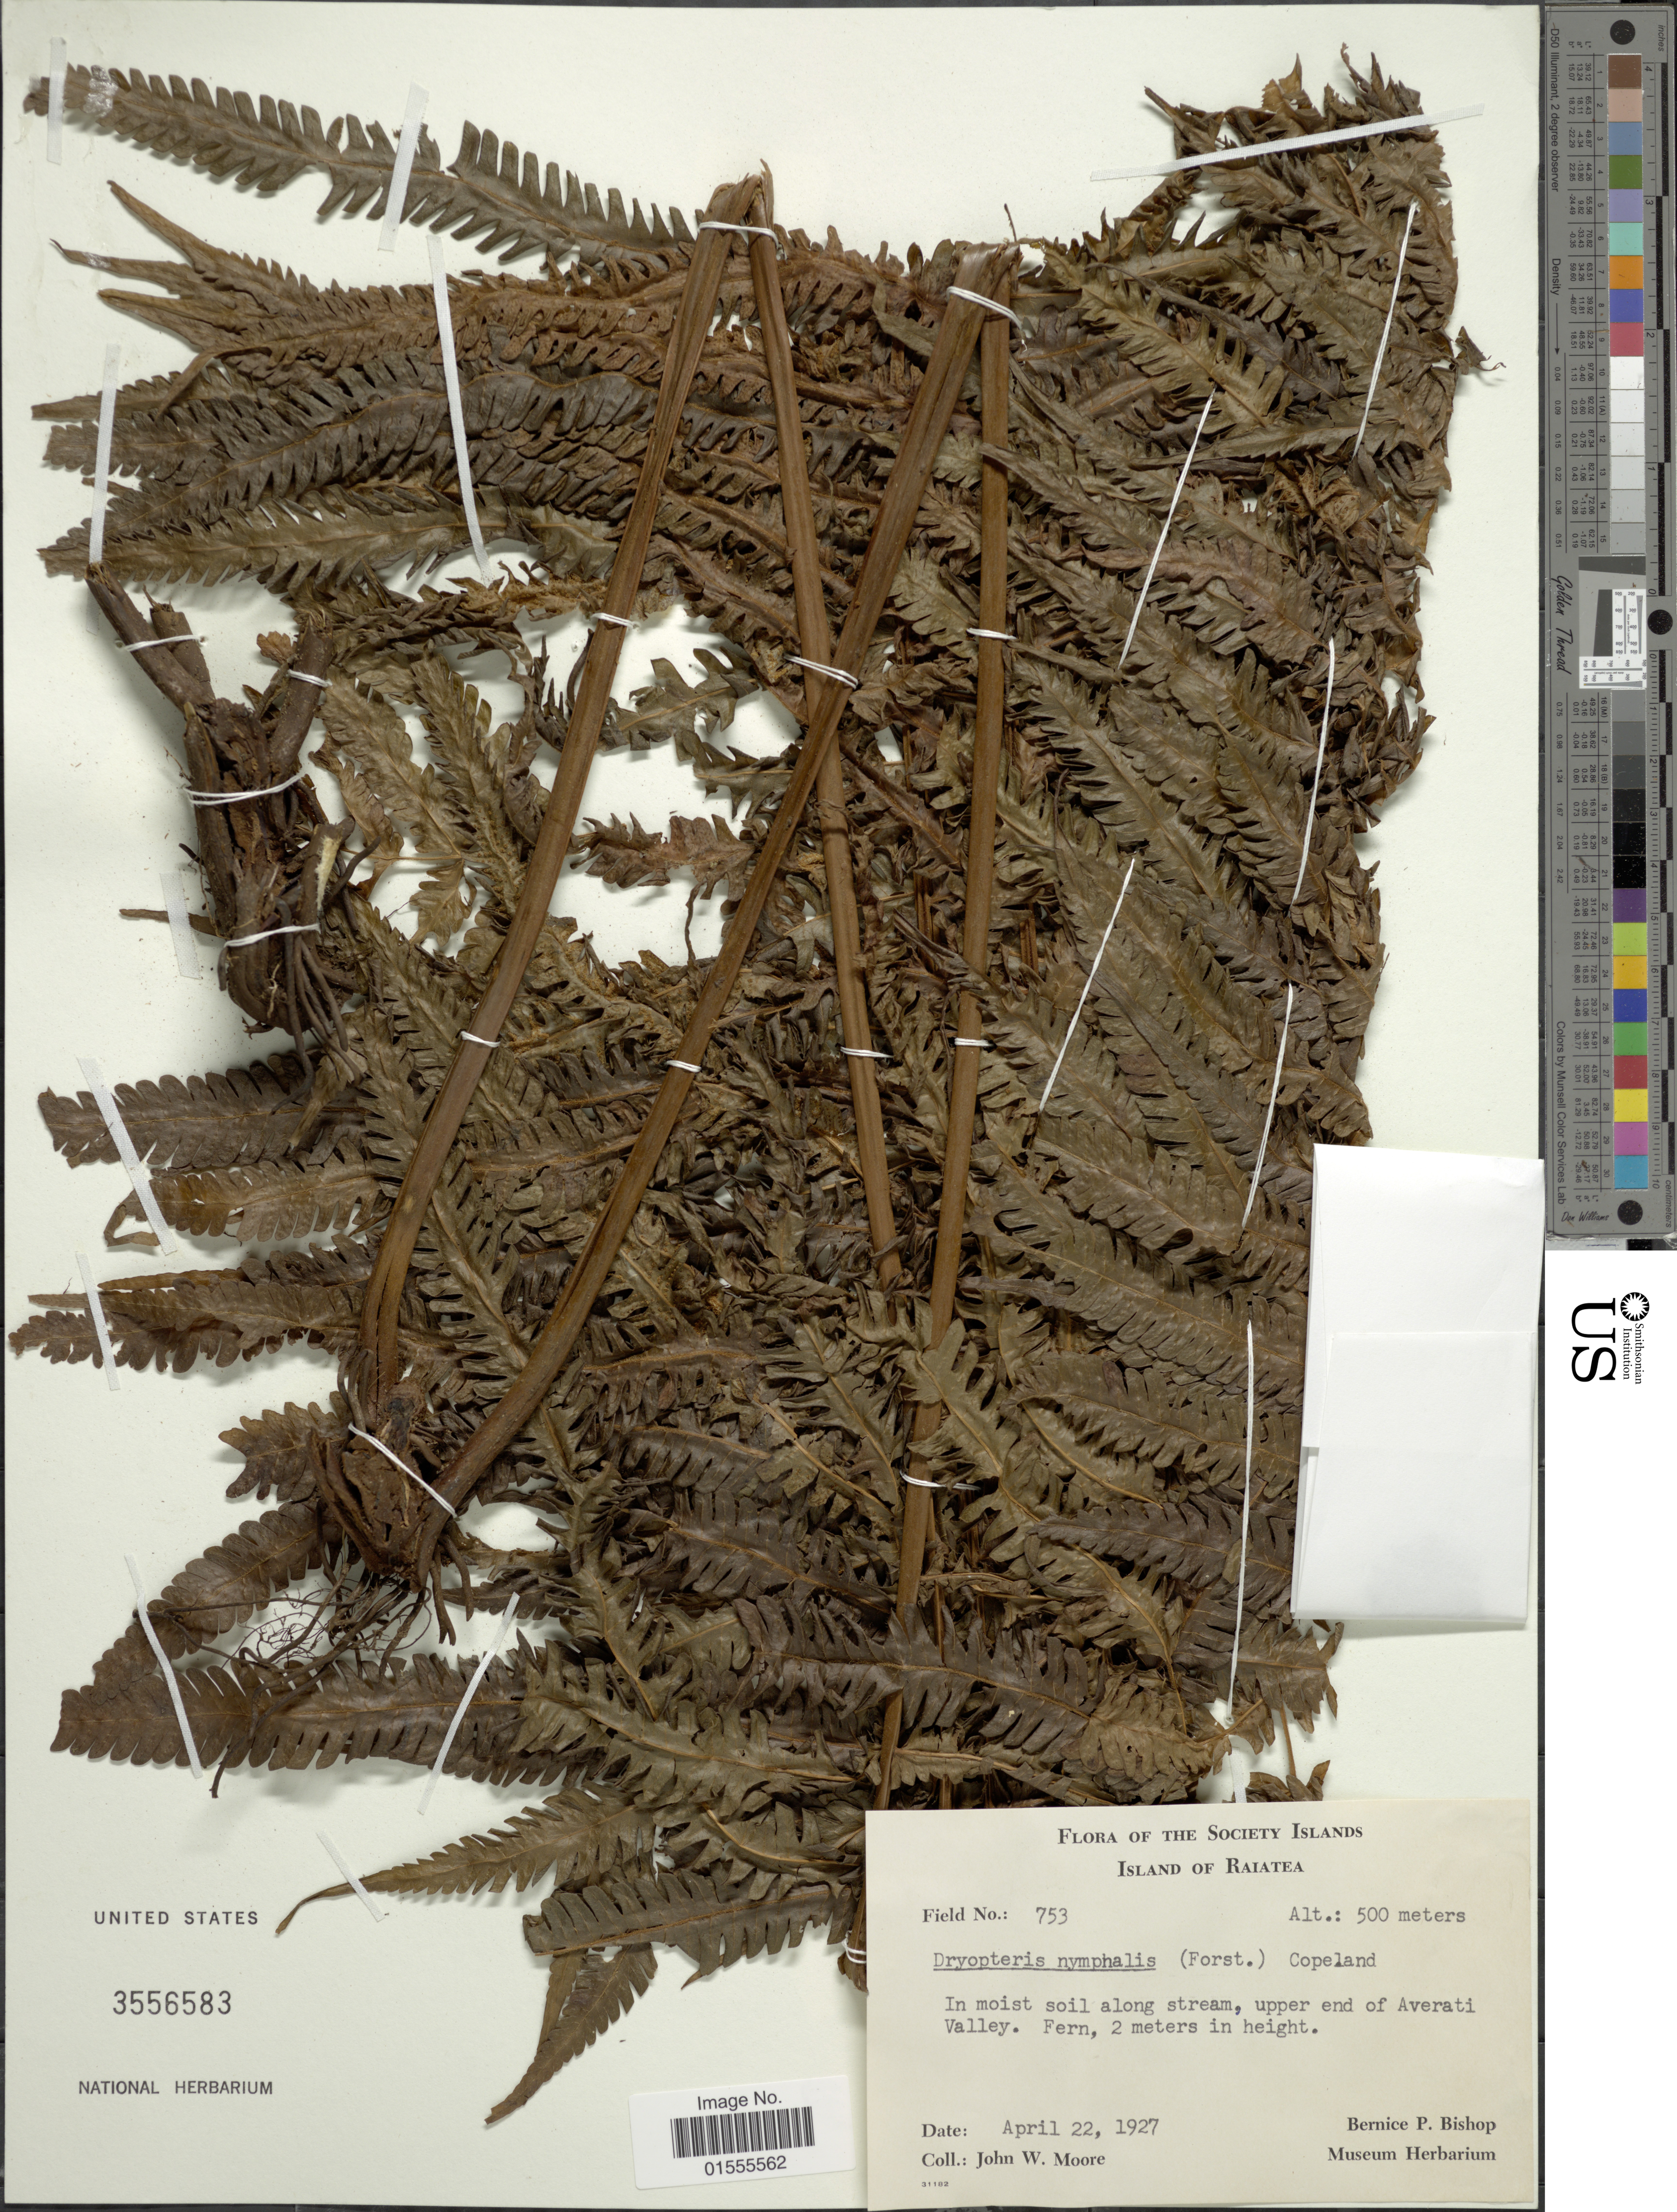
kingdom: Plantae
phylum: Tracheophyta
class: Polypodiopsida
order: Polypodiales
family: Dryopteridaceae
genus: Dryopteris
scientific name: Dryopteris nymphalis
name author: Copel.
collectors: J. Moore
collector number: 753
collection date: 1927-04-22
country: French Polynesia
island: Raiatea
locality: The Society Islands, Island of Raiatea. In moist soil along stream, upper end of Averati valley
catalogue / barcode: US 3556583